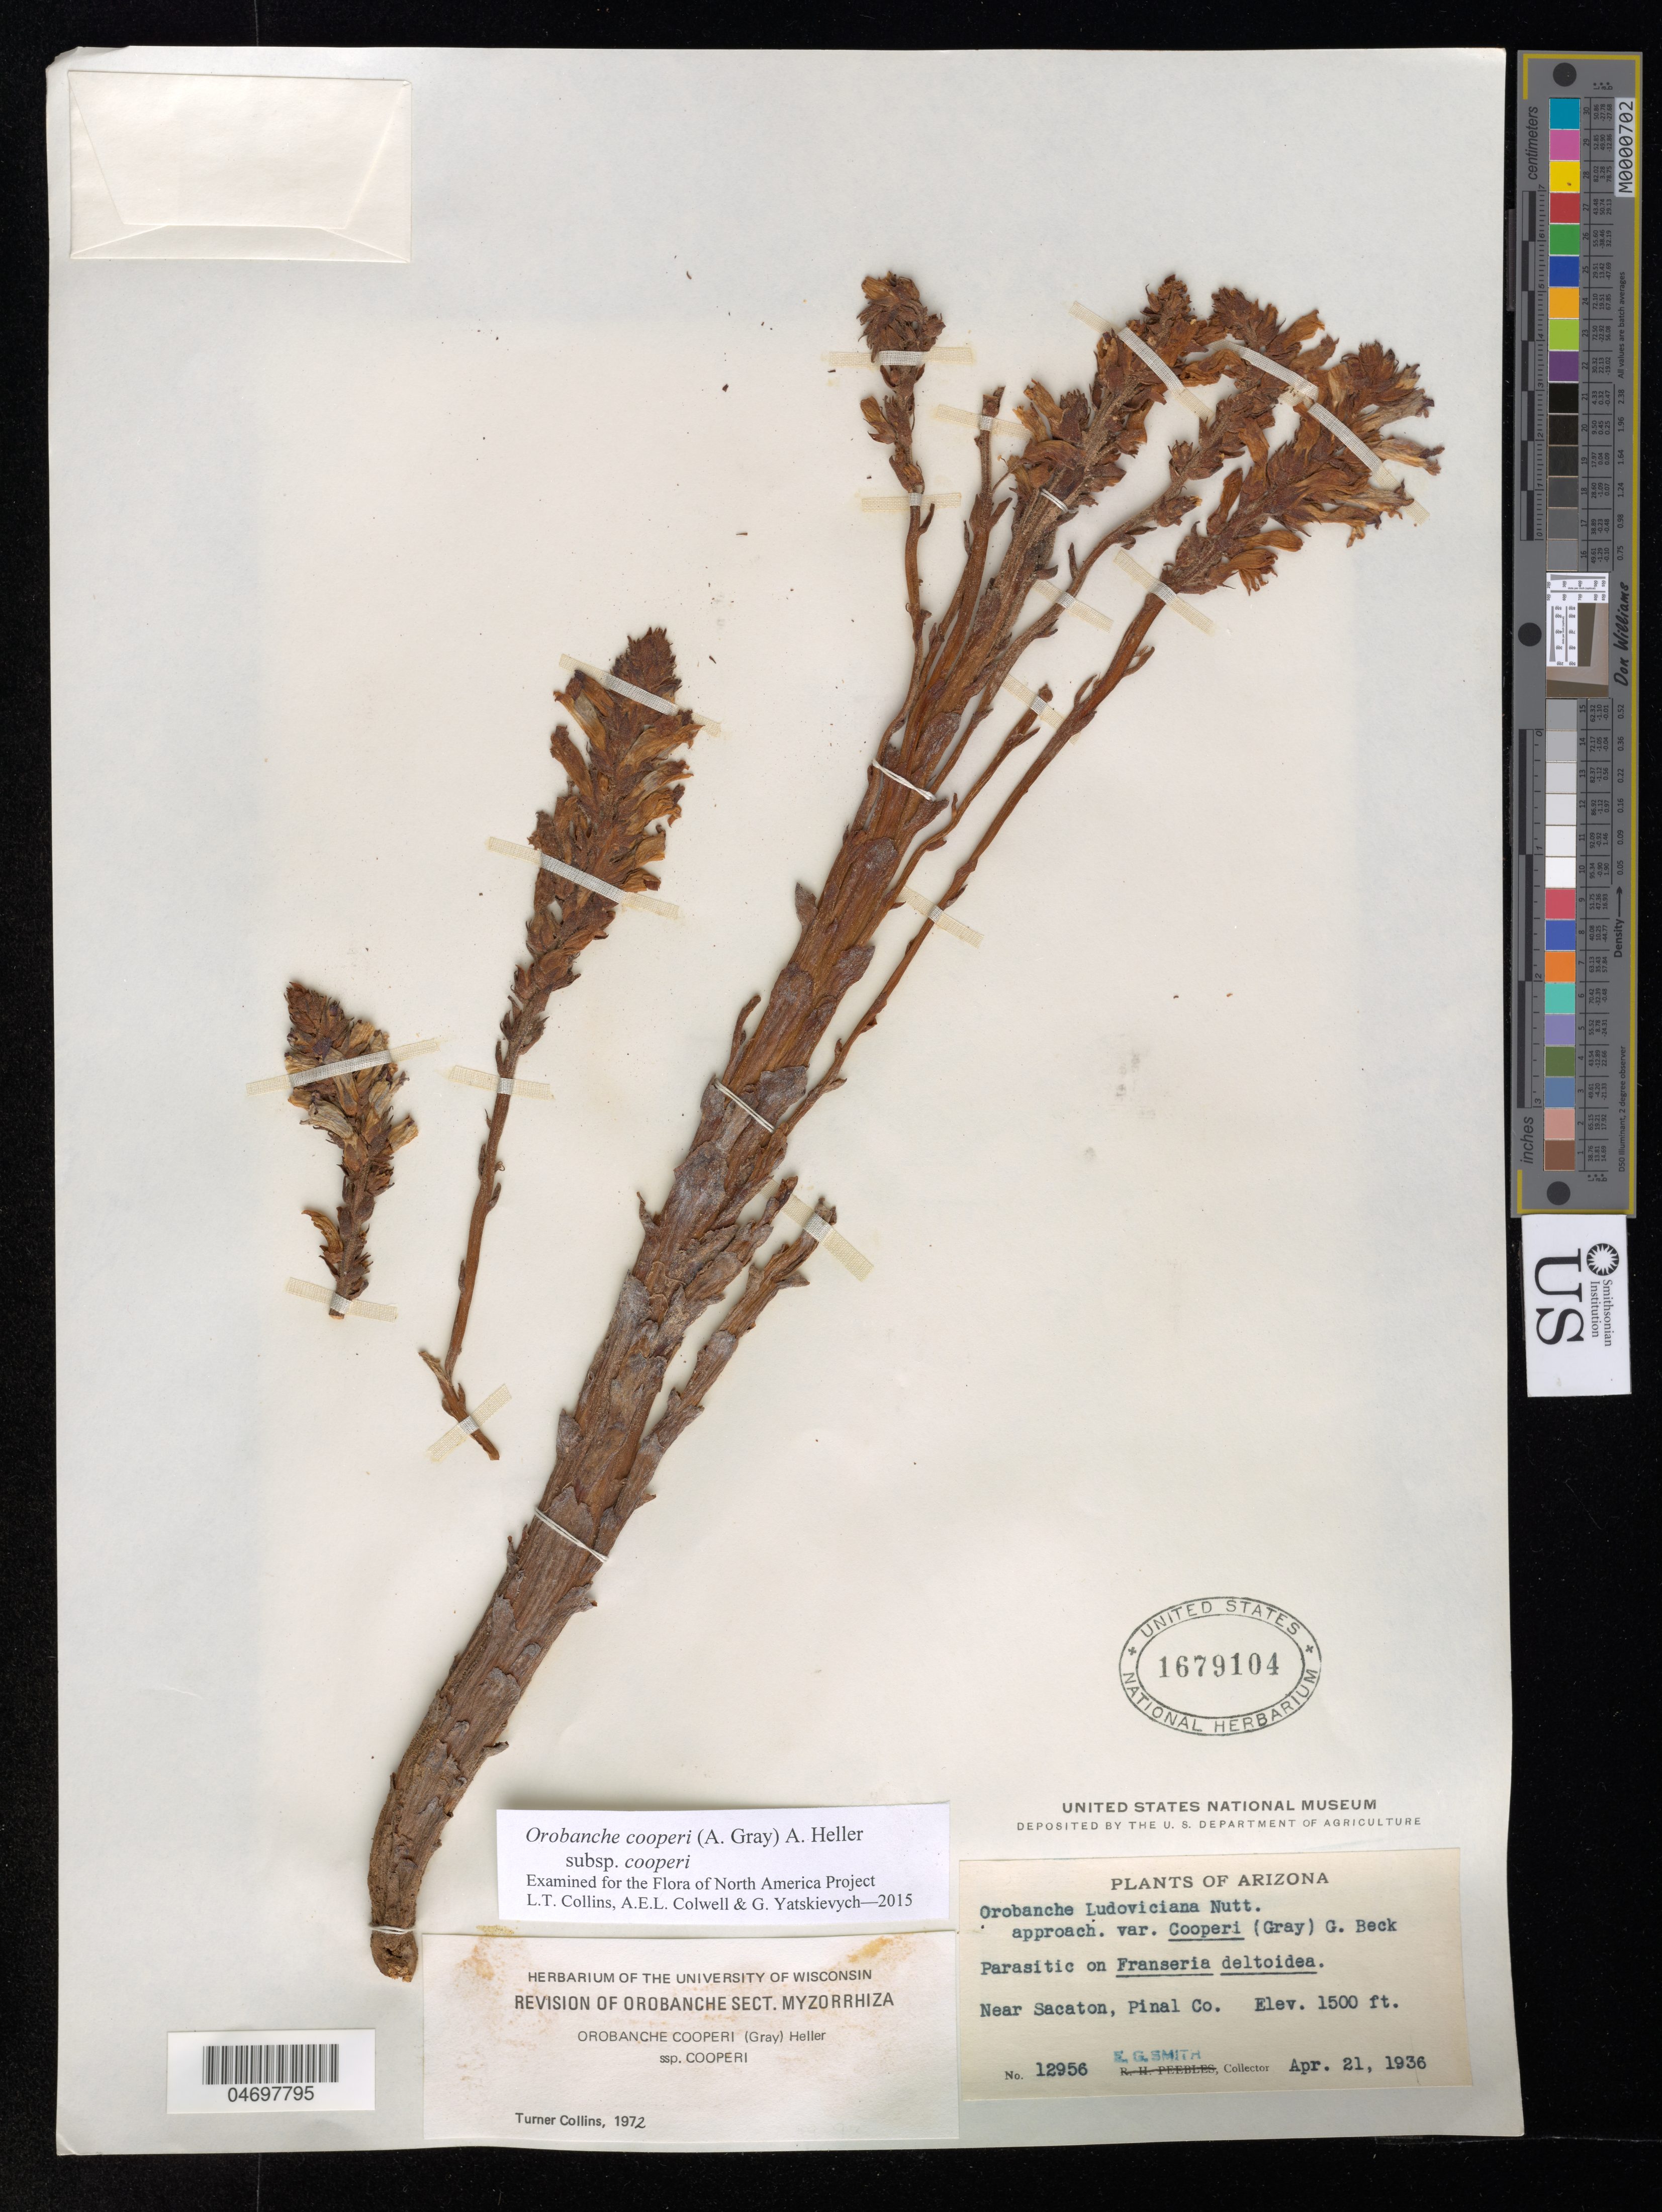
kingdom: Plantae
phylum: Tracheophyta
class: Magnoliopsida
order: Lamiales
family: Orobanchaceae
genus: Orobanche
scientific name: Orobanche cooperi subsp. cooperi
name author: (A. Gray) Heller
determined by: Collins, L. T.; Colwell, A. E.; Yatskievych, G. A.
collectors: E. G. Smith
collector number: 12956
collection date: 1936-04-21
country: United States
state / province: Arizona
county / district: Pinal Co.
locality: Near Sacaton.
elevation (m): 457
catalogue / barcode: US 1679104